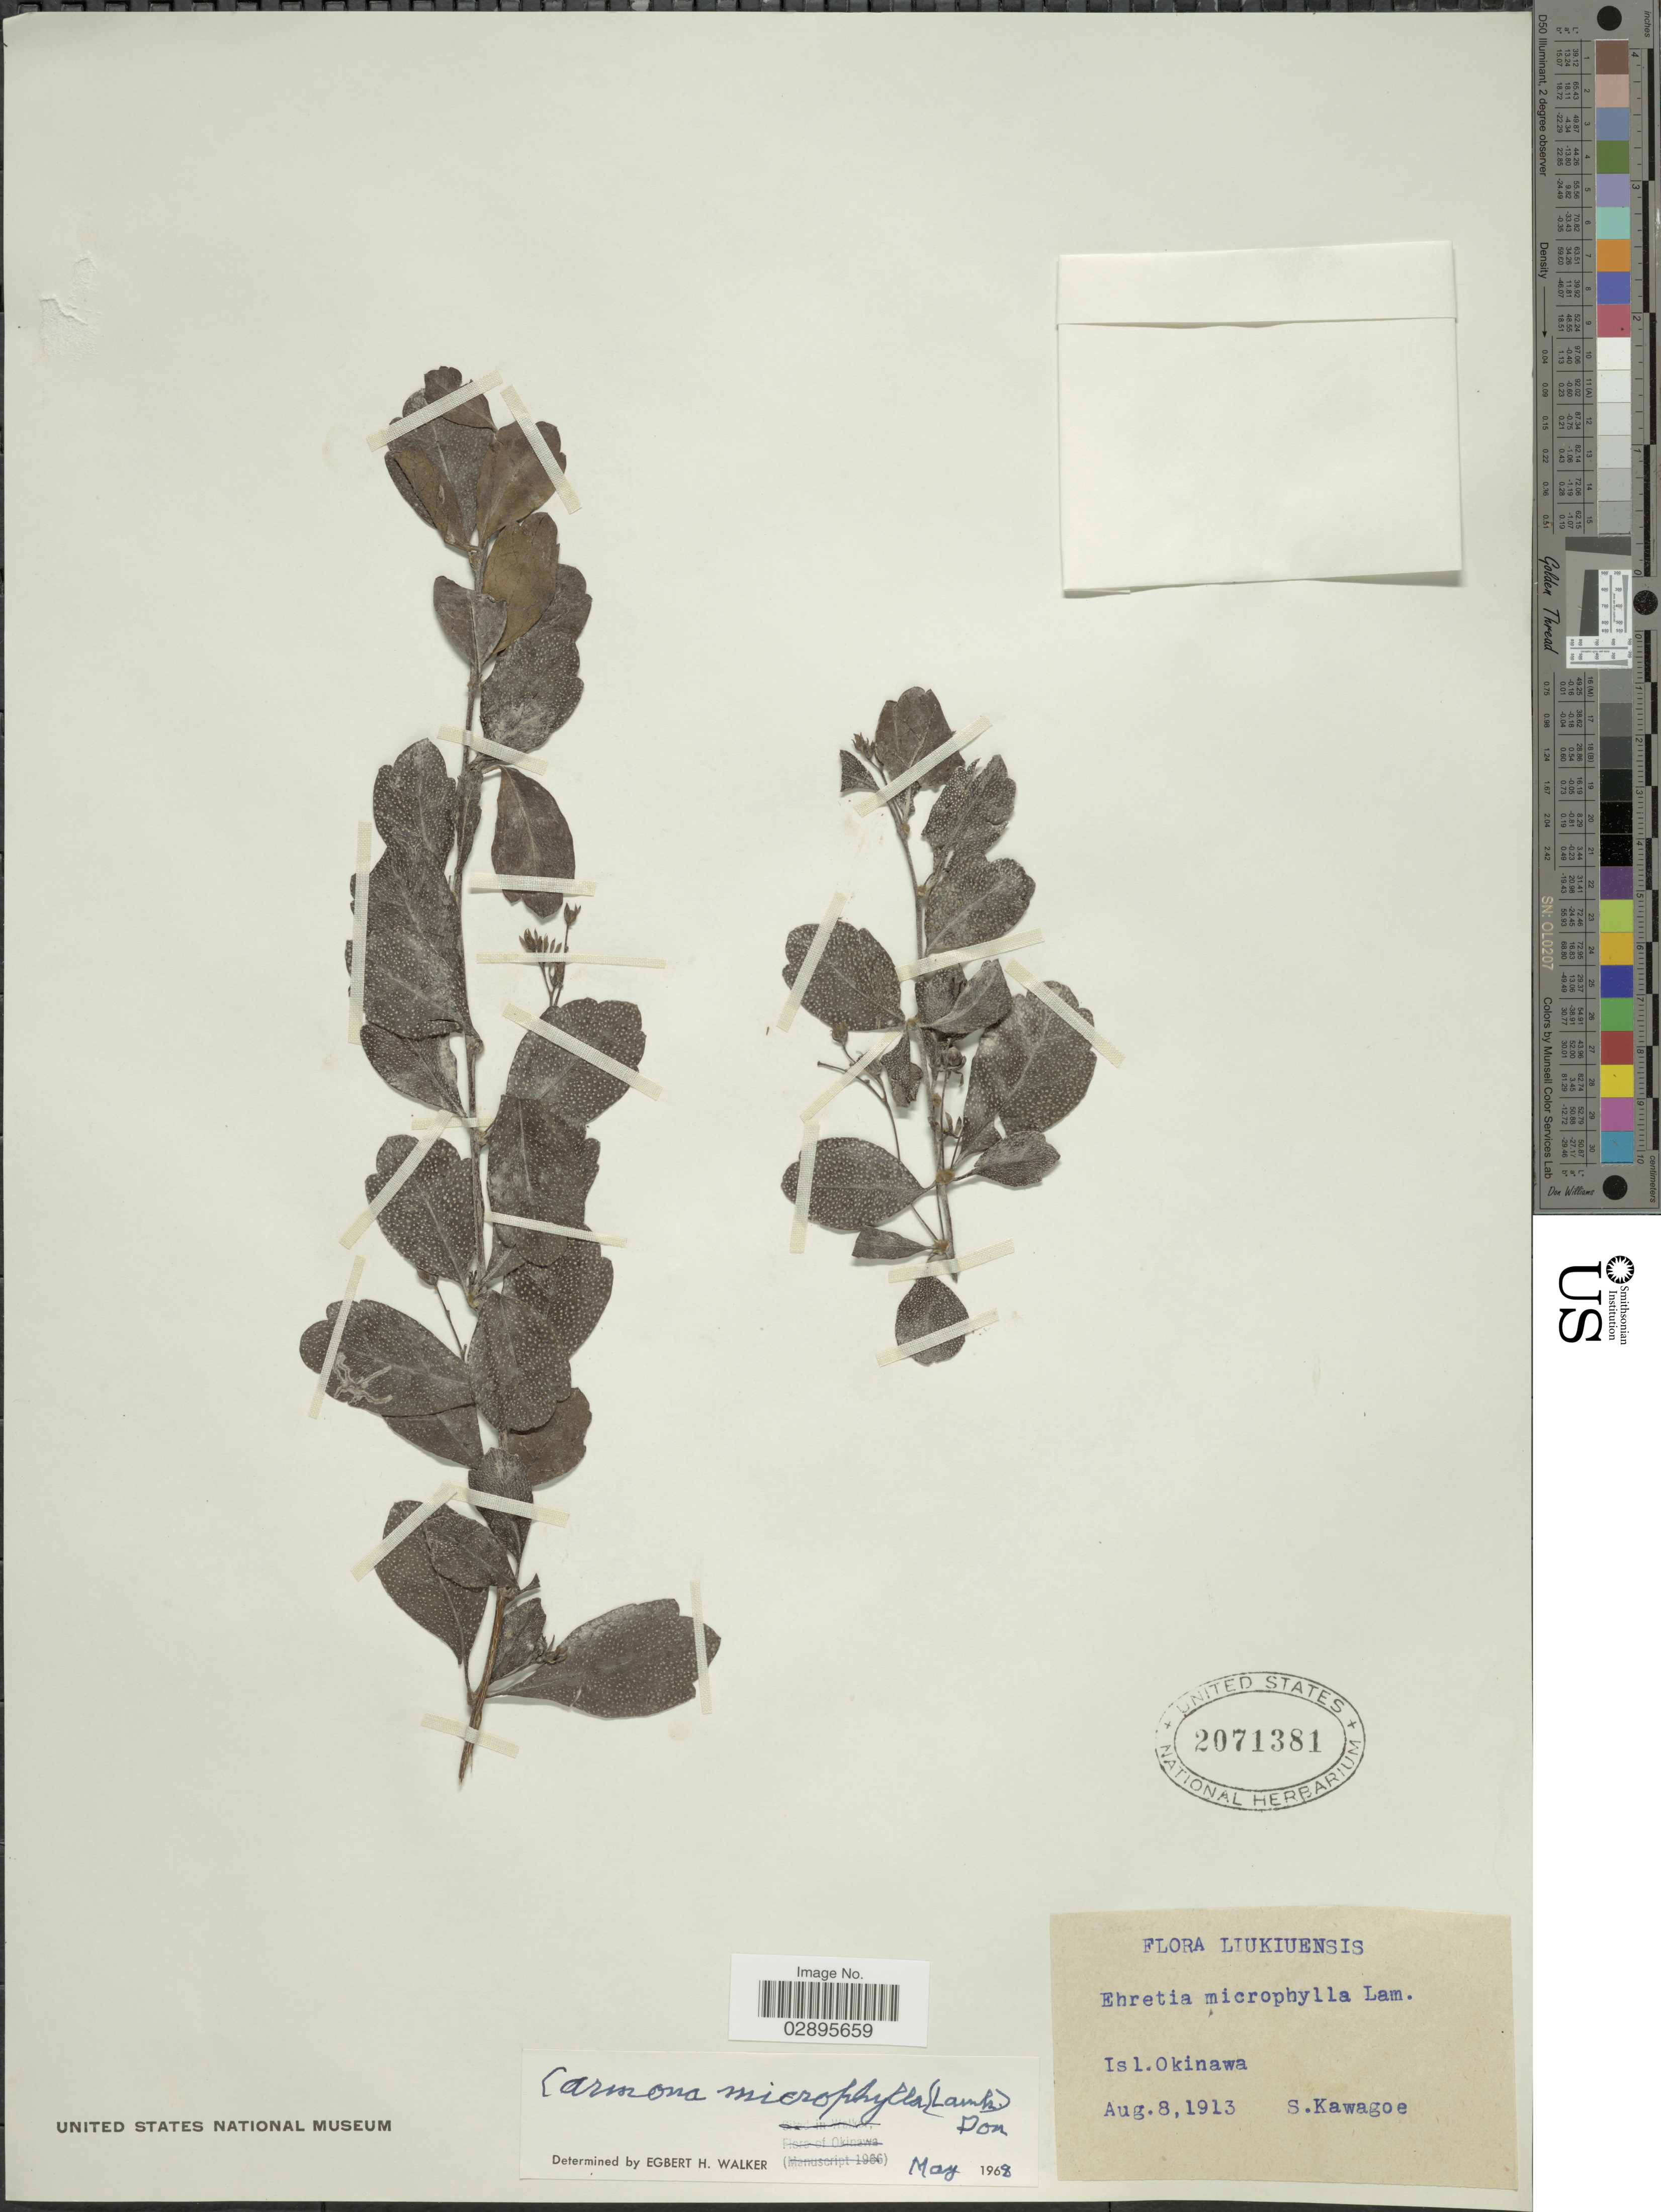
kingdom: Plantae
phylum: Tracheophyta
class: Magnoliopsida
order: Boraginales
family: Ehretiaceae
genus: Ehretia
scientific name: Ehretia microphylla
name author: Lam.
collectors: S. Kawagoe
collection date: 1913-08-08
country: Japan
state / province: Okinawa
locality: Liukiuensis. Isl. Okinawa.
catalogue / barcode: US 2071381